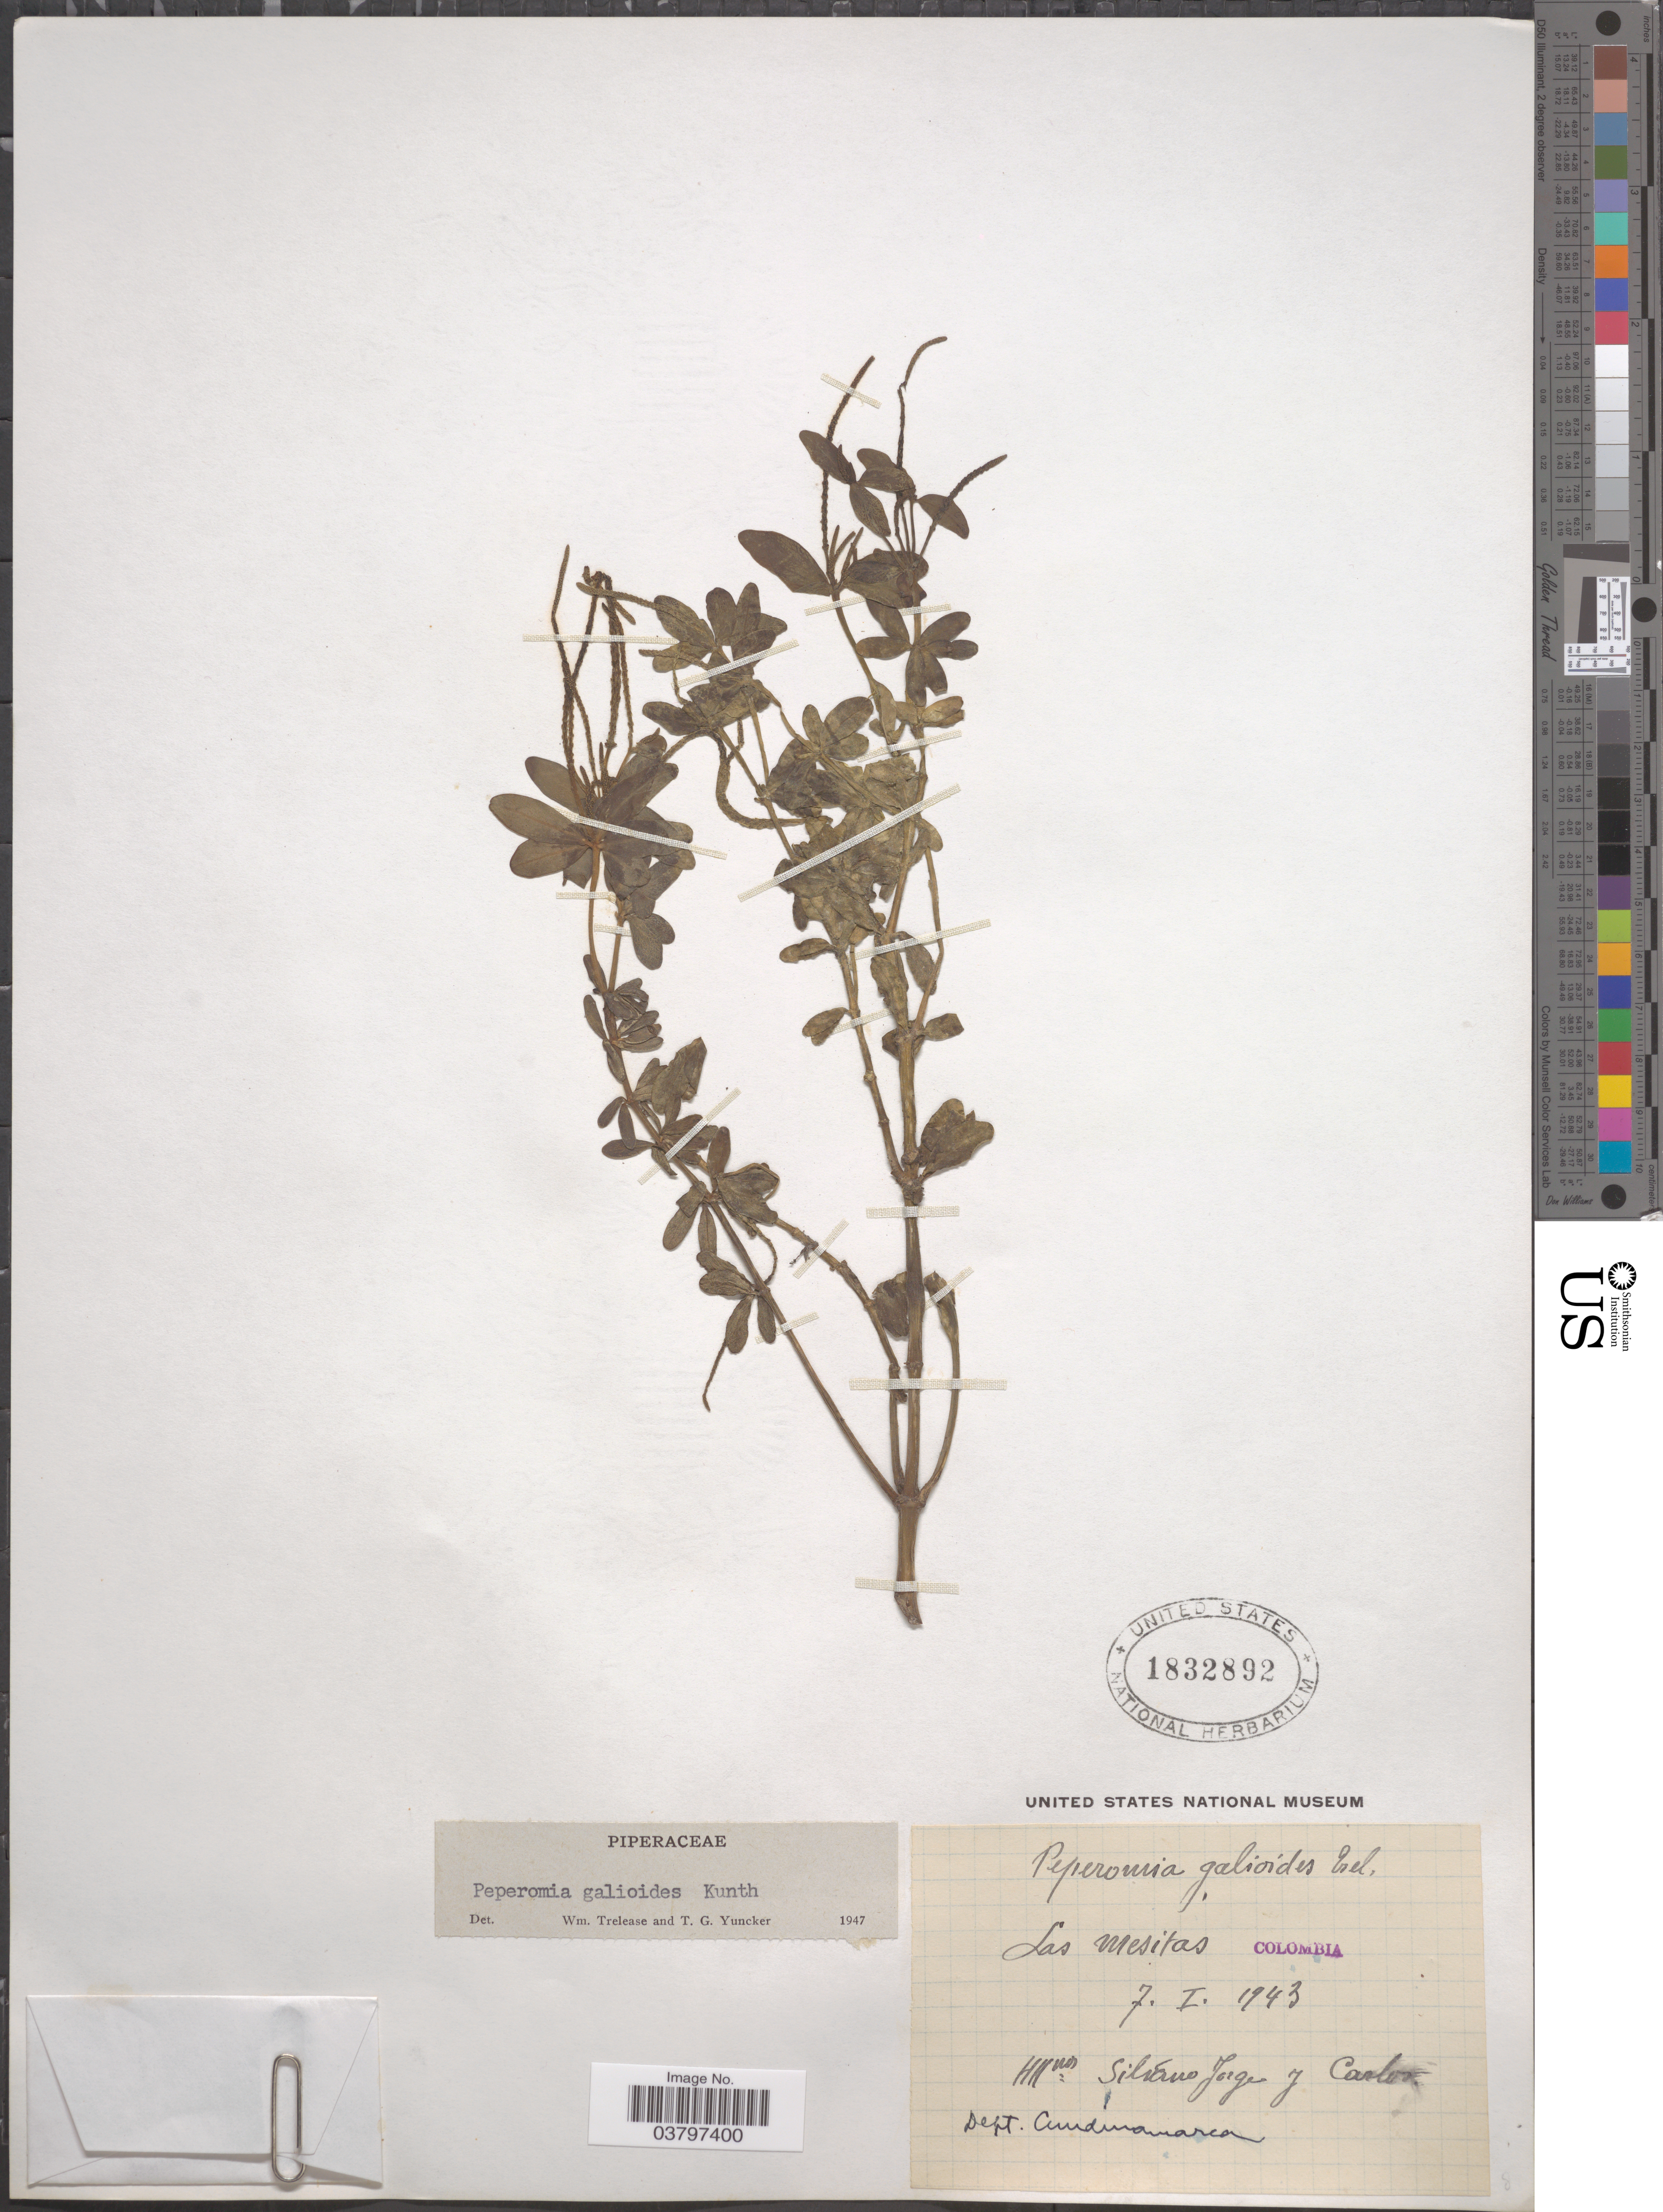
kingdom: Plantae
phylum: Tracheophyta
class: Magnoliopsida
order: Piperales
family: Piperaceae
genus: Peperomia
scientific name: Peperomia galioides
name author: Kunth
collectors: H. Jorge & -- Carlos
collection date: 1943-01-07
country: Colombia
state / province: Cundinamarca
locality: Las Mesitas. Dept. Cundinamarca.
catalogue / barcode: US 1832892